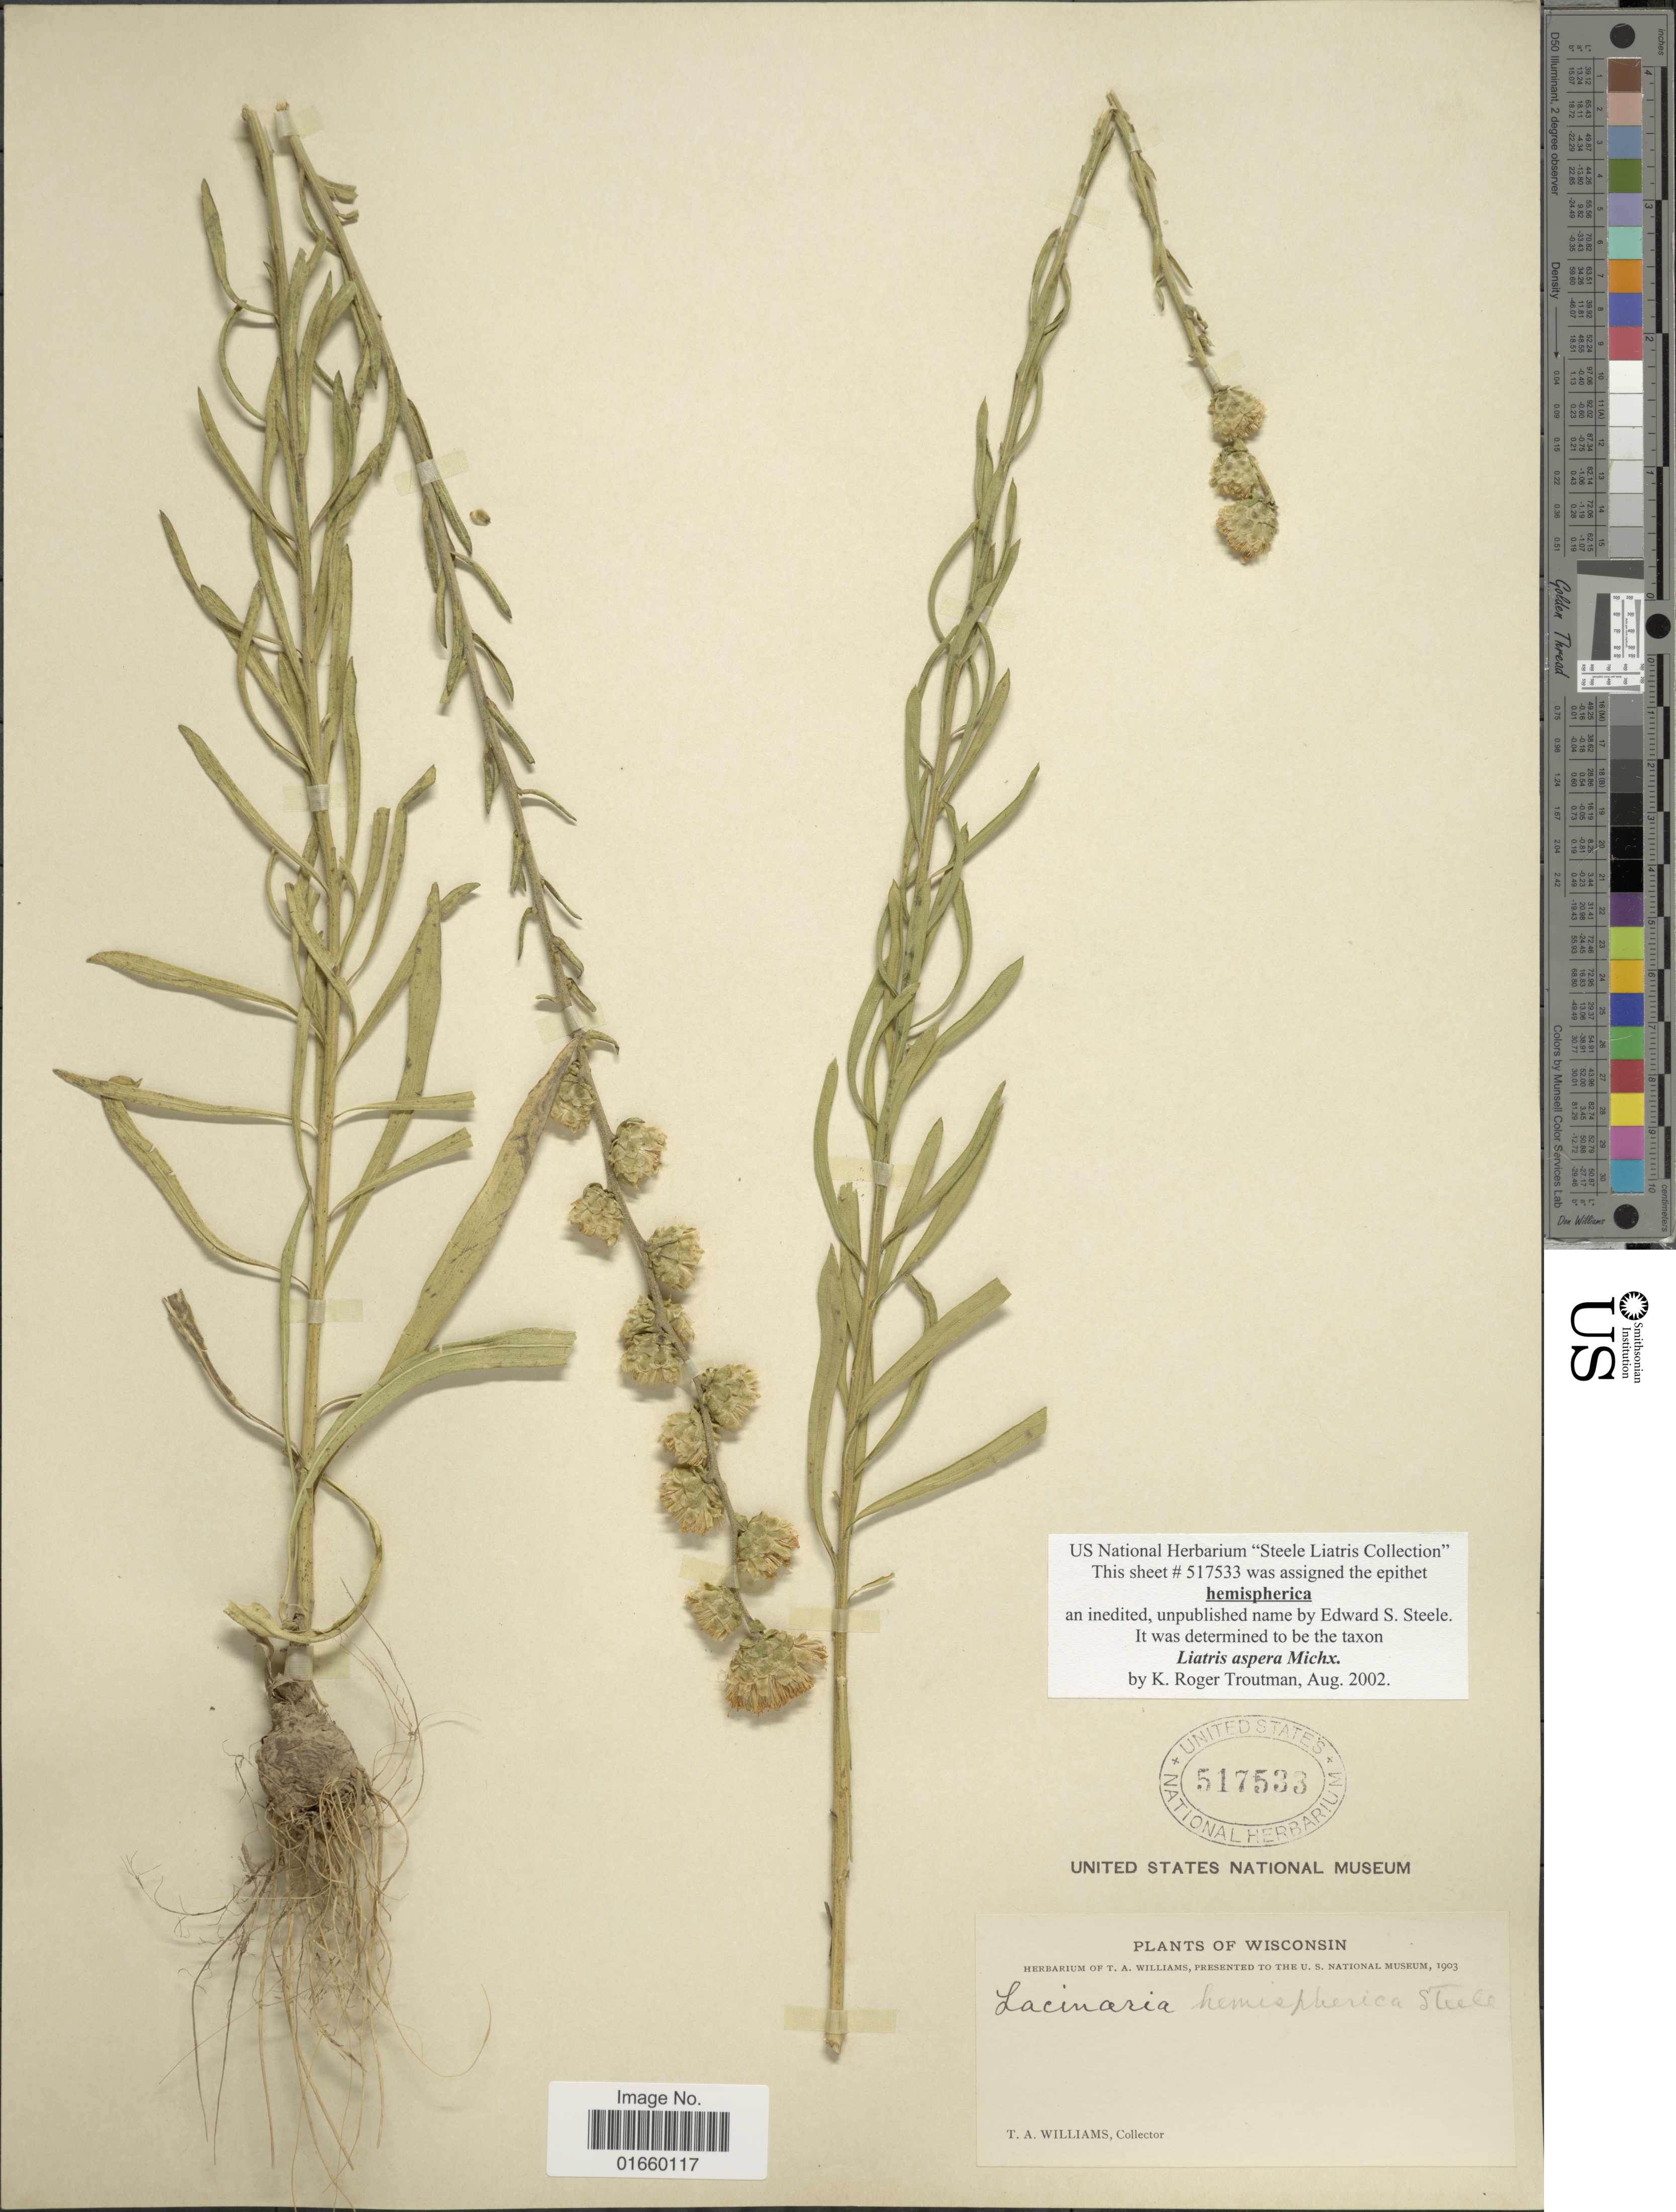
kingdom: Plantae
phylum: Tracheophyta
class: Magnoliopsida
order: Asterales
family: Asteraceae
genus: Liatris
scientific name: Liatris aspera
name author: Michx.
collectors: T. A. Williams (herbarium)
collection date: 1903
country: United States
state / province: Wisconsin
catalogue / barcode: US 517533